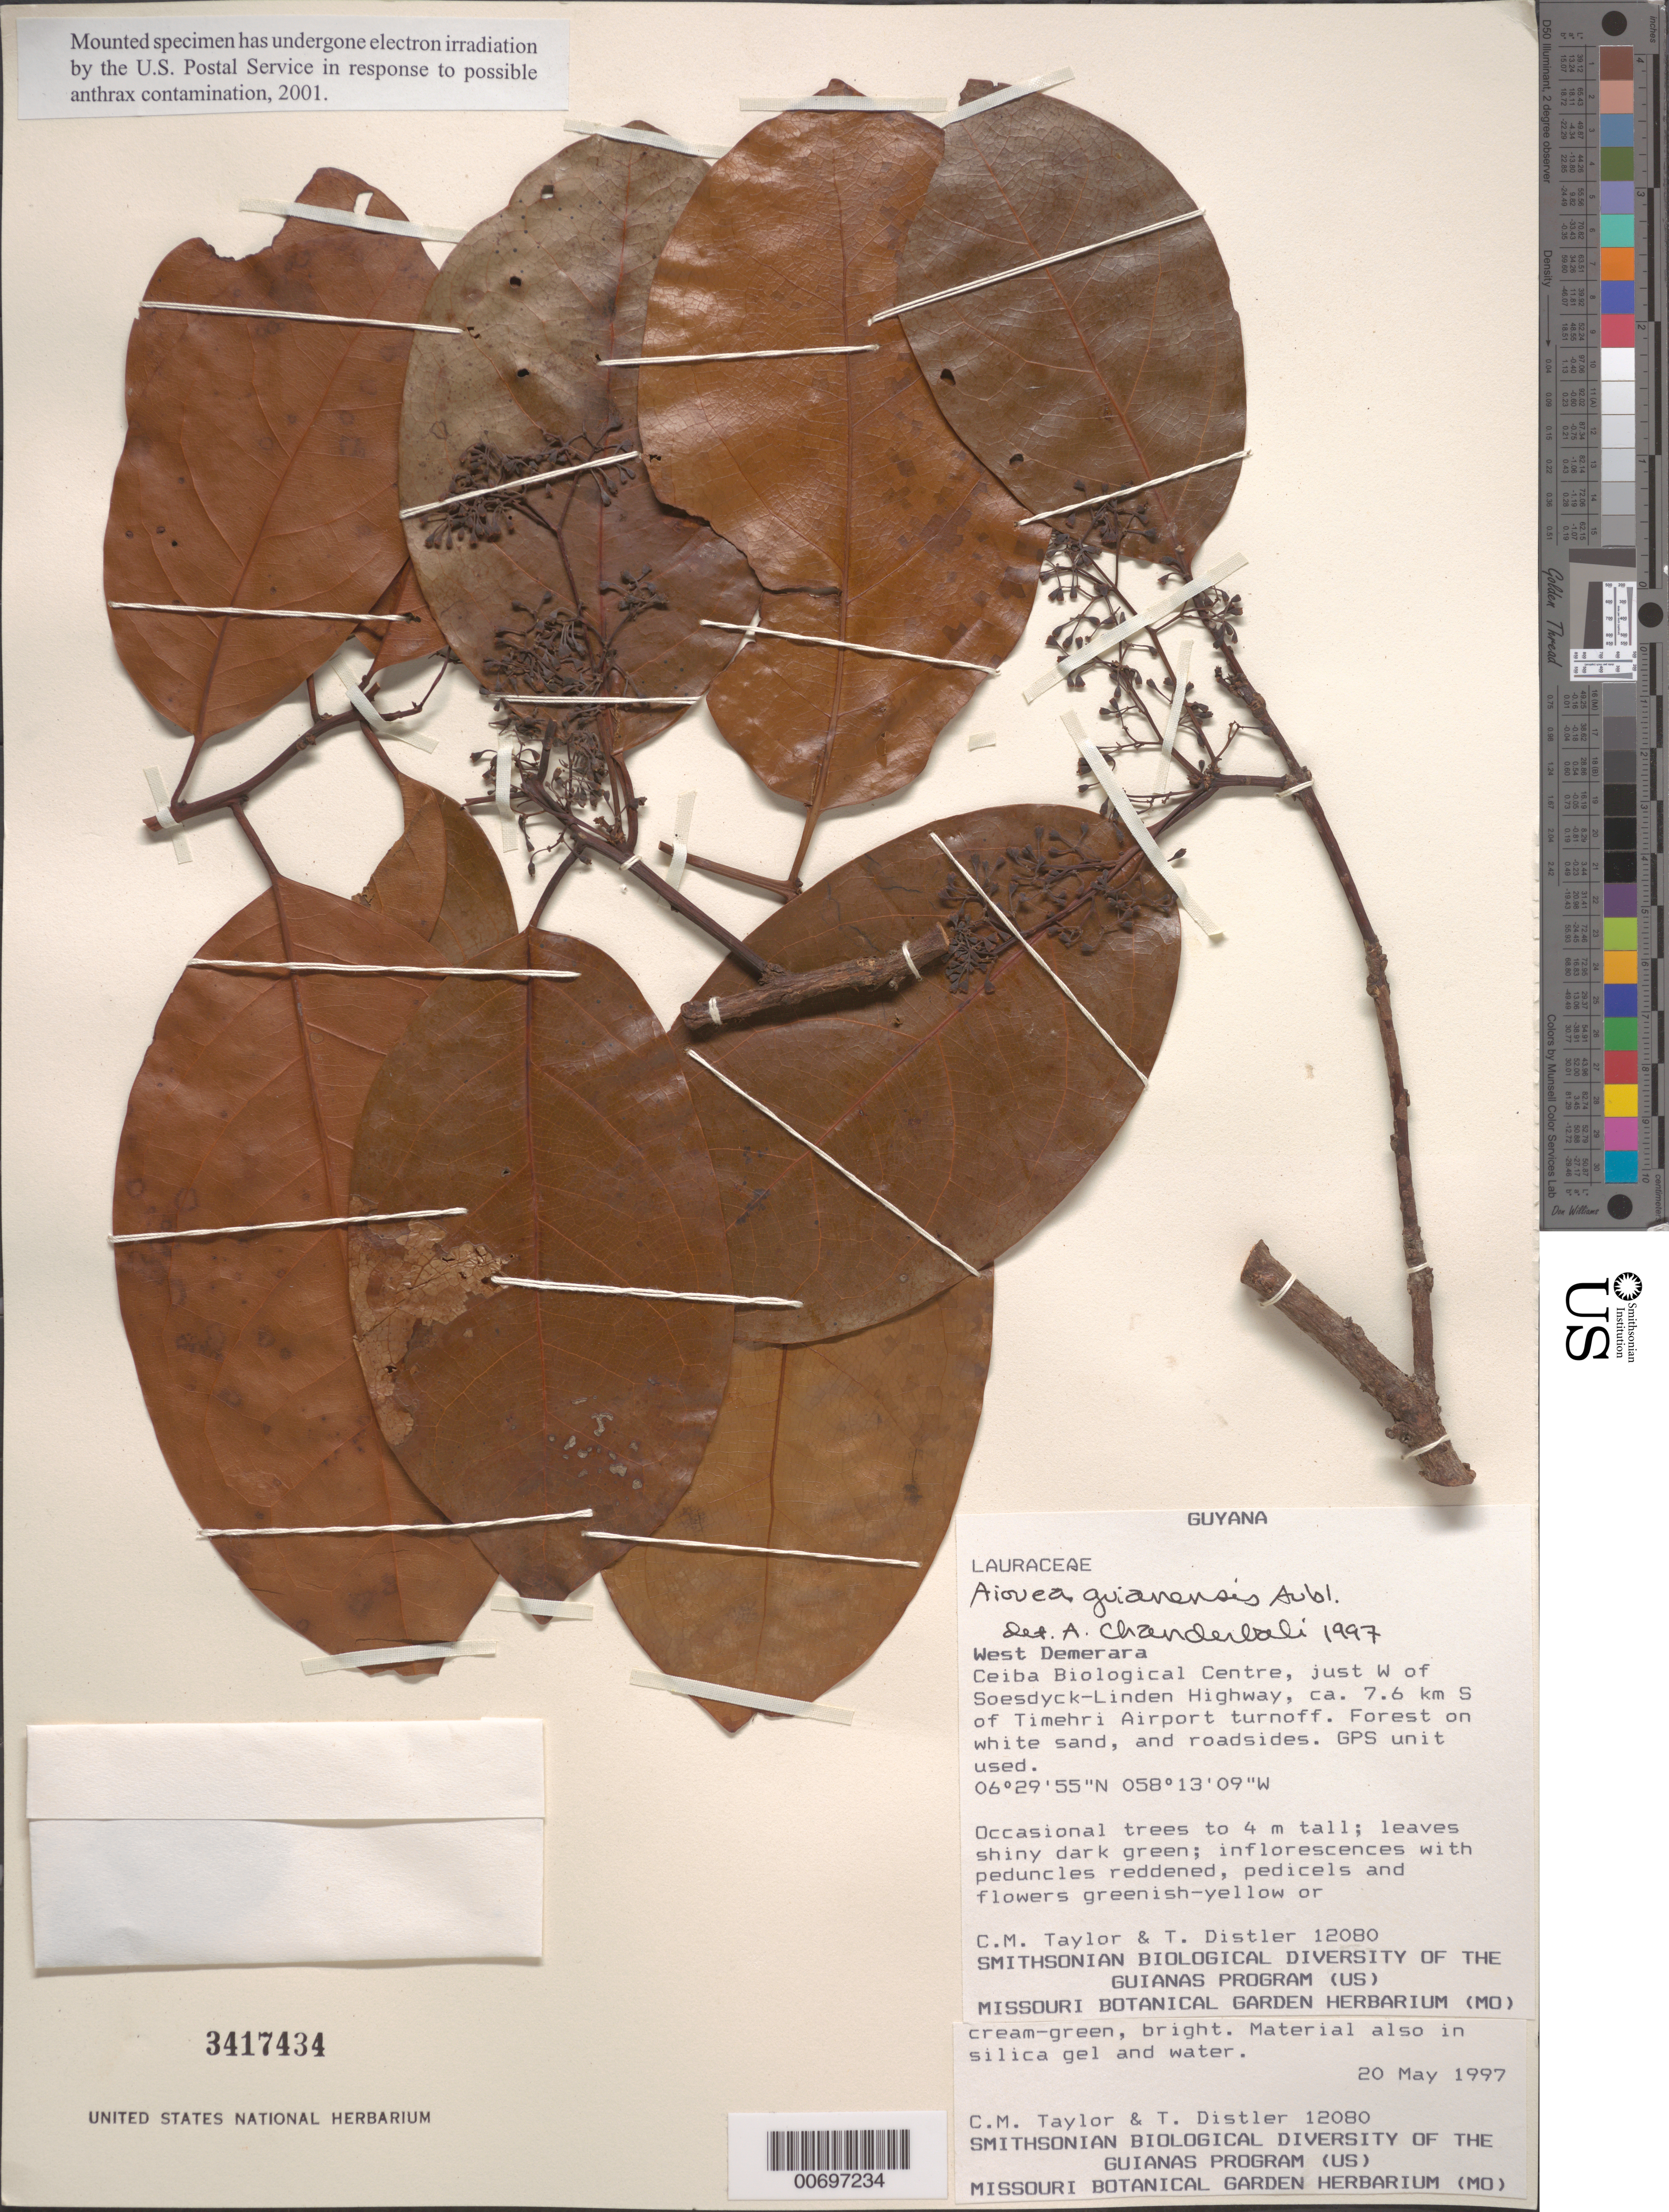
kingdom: Plantae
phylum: Tracheophyta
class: Magnoliopsida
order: Laurales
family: Lauraceae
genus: Aiouea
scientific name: Aiouea guianensis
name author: Aubl.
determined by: Chanderbali, Andre Shashi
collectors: C. M. Taylor & T. Distler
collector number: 12080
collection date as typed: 20 May 1997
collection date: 1997-05-20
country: Guyana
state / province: Demerara-Mahaica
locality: Ceiba Biological Centre, just W of Soesdyck-Linden Hwy, ca. 7.6 km S of Timehri Airport turnoff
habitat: Forest on white sand, and roadsides. Occasional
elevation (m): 15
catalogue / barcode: US 3417434